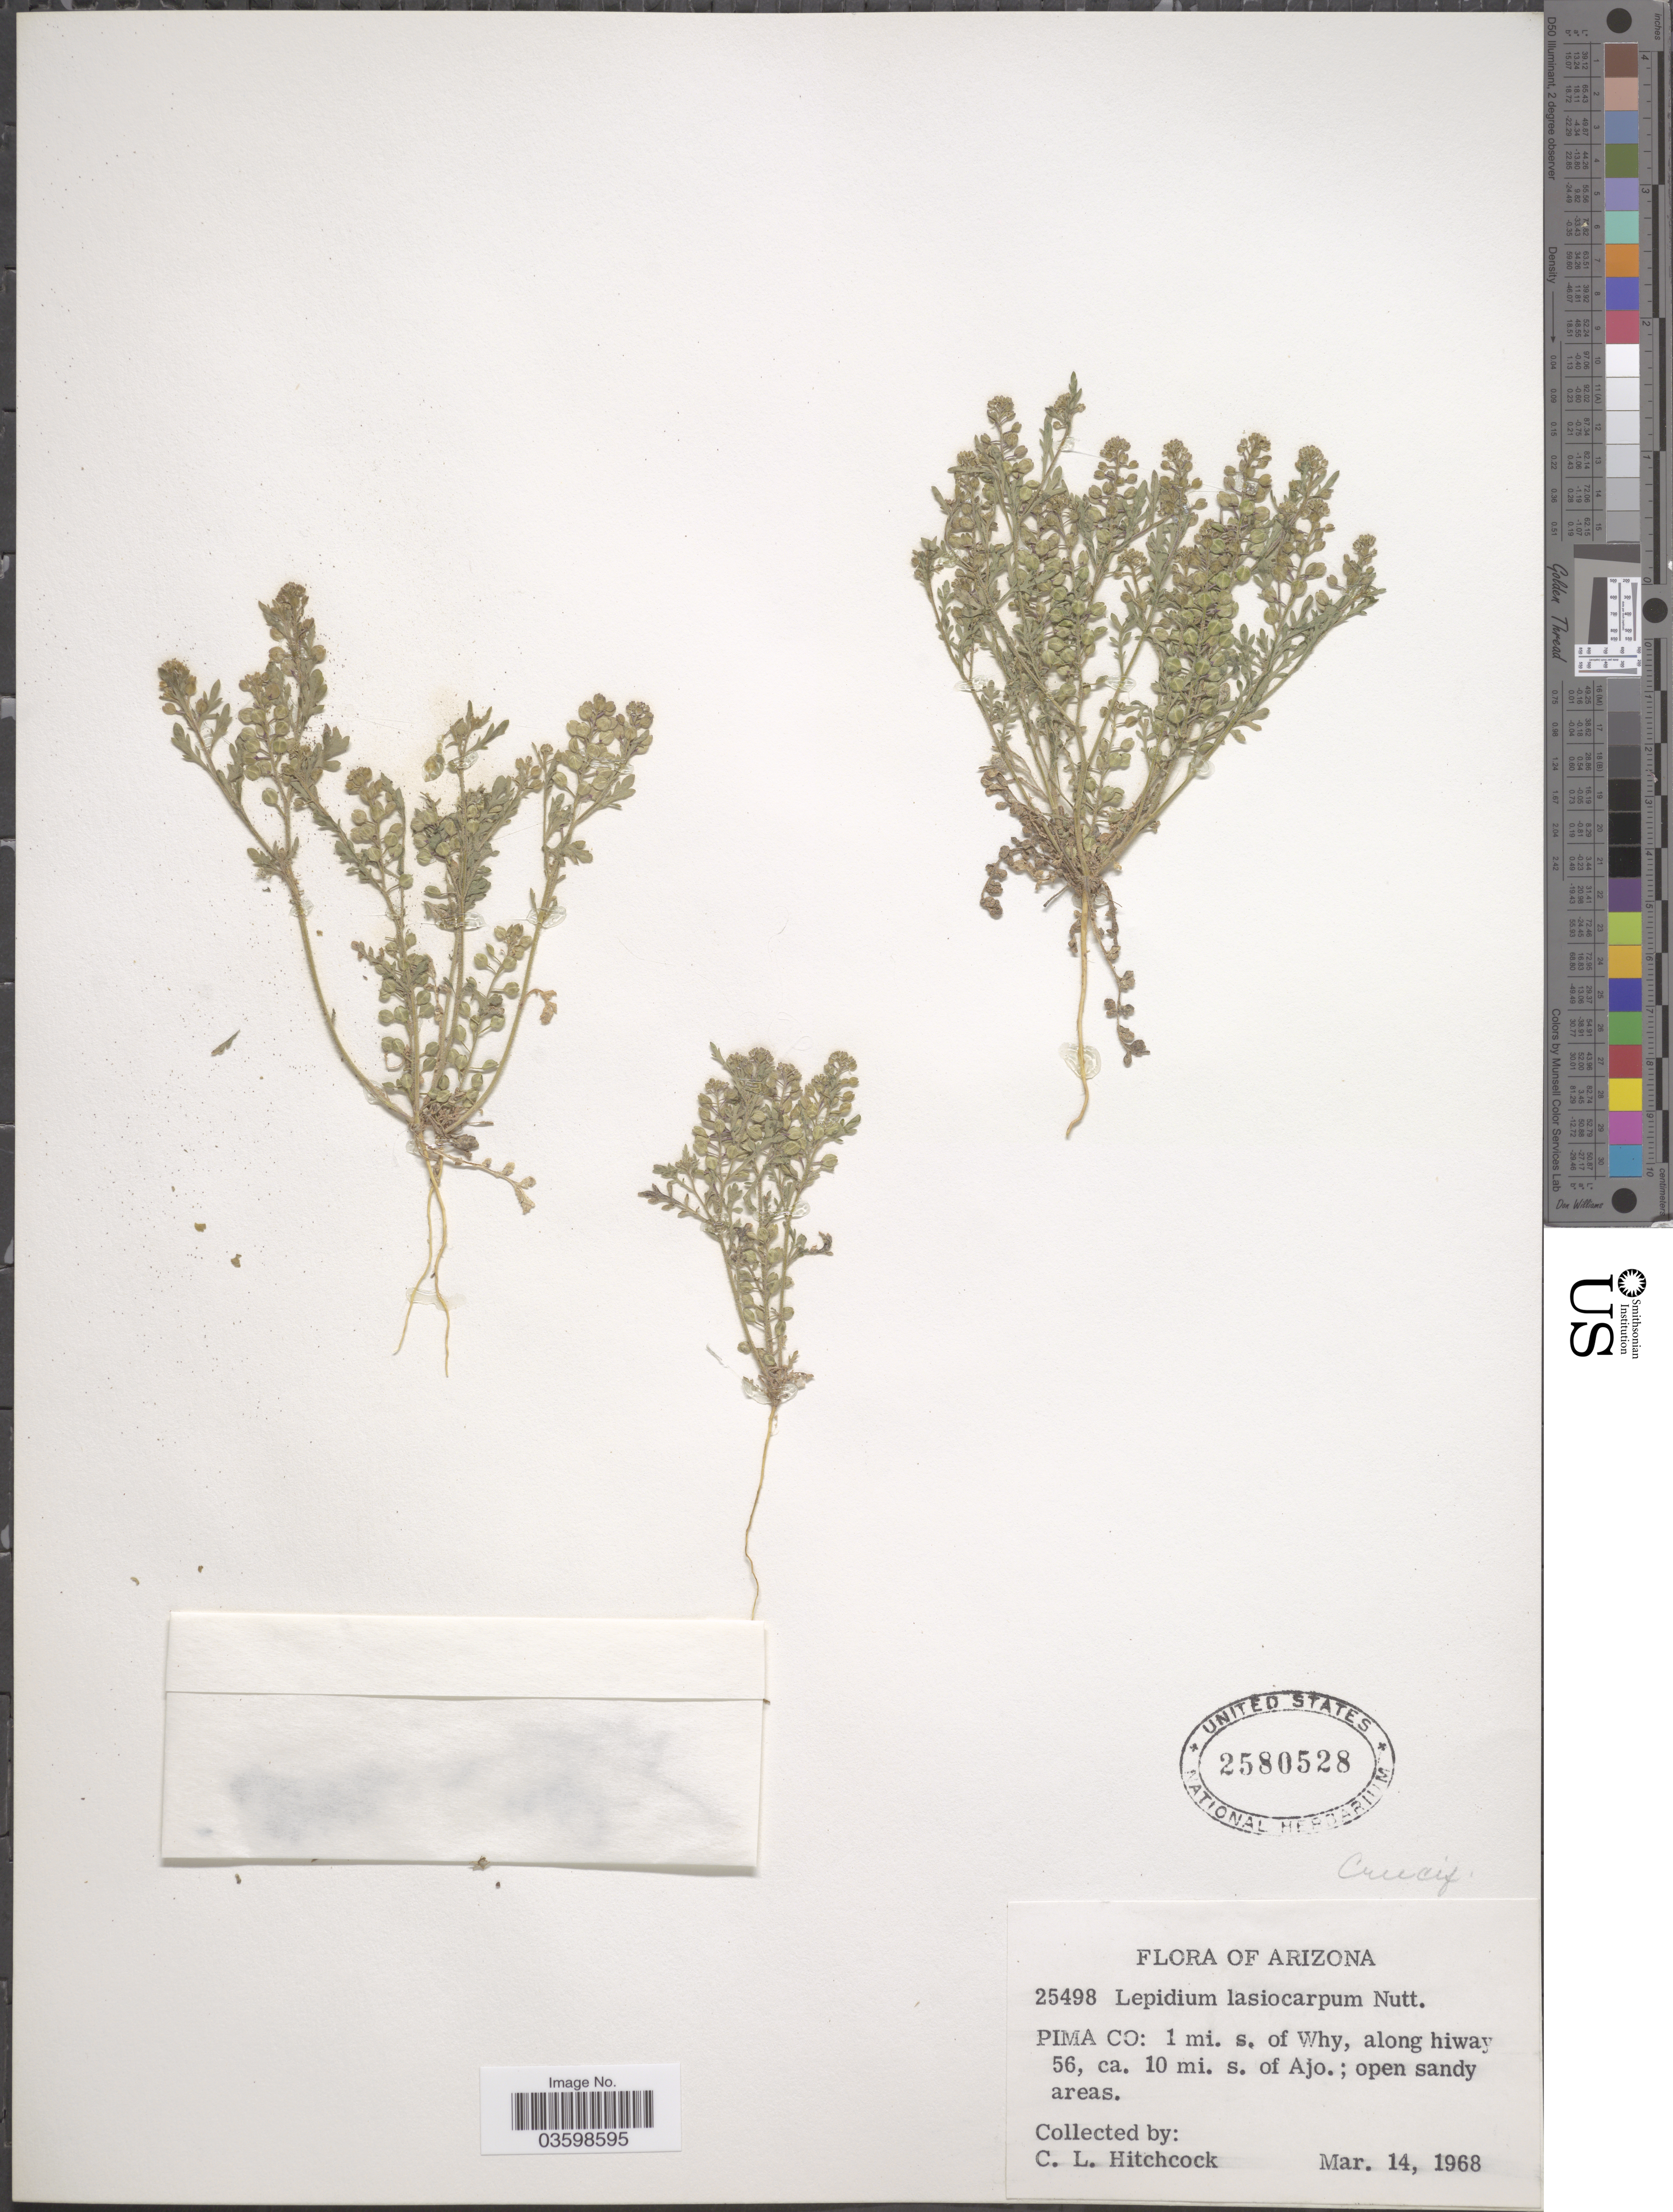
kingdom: Plantae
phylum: Tracheophyta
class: Magnoliopsida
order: Brassicales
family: Brassicaceae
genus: Lepidium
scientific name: Lepidium lasiocarpum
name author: Nutt.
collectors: C. L. Hitchcock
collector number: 25498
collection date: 1968-03-14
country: United States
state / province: Arizona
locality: Pima Co: 1 mi. s. of Why, along hiway 56, ca. 10 mi. s. of Ajo.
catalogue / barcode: US 2580528